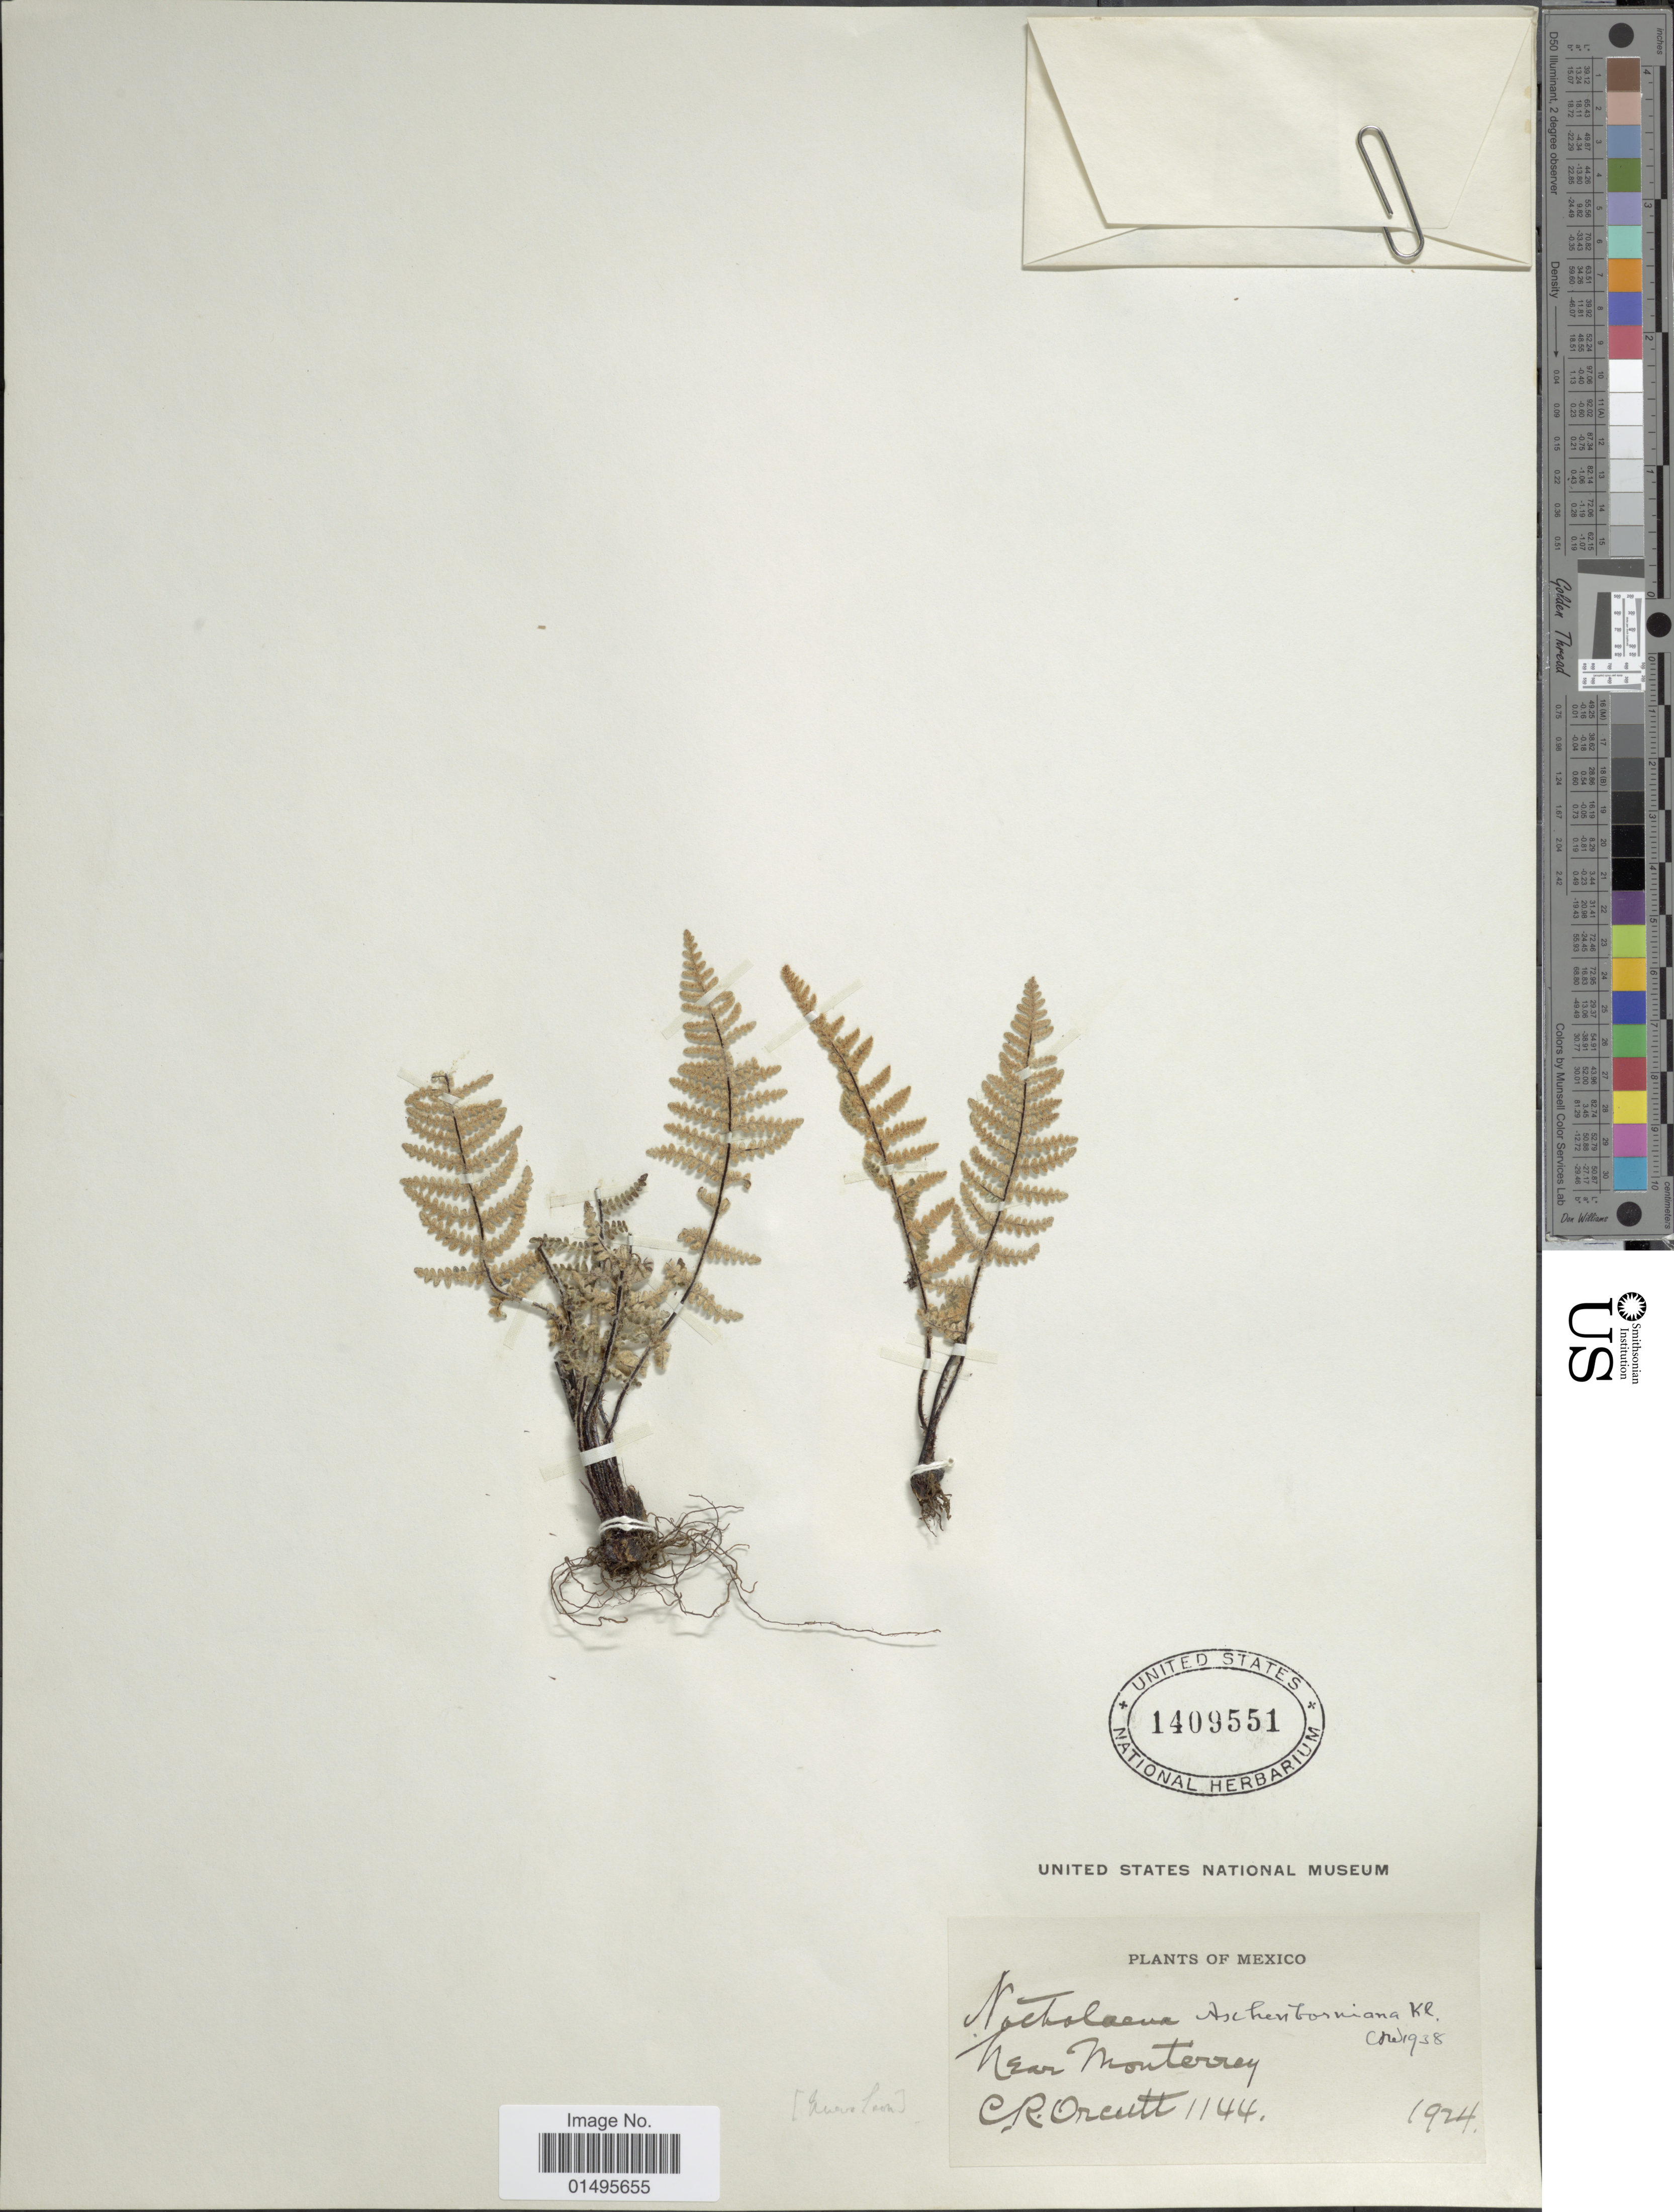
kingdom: Plantae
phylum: Tracheophyta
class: Polypodiopsida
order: Polypodiales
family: Pteridaceae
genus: Notholaena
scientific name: Notholaena aschenborniana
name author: Klotzsch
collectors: C. R. Orcutt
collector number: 1144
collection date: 1924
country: Mexico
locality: Near Monterrey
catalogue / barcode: US 1409551